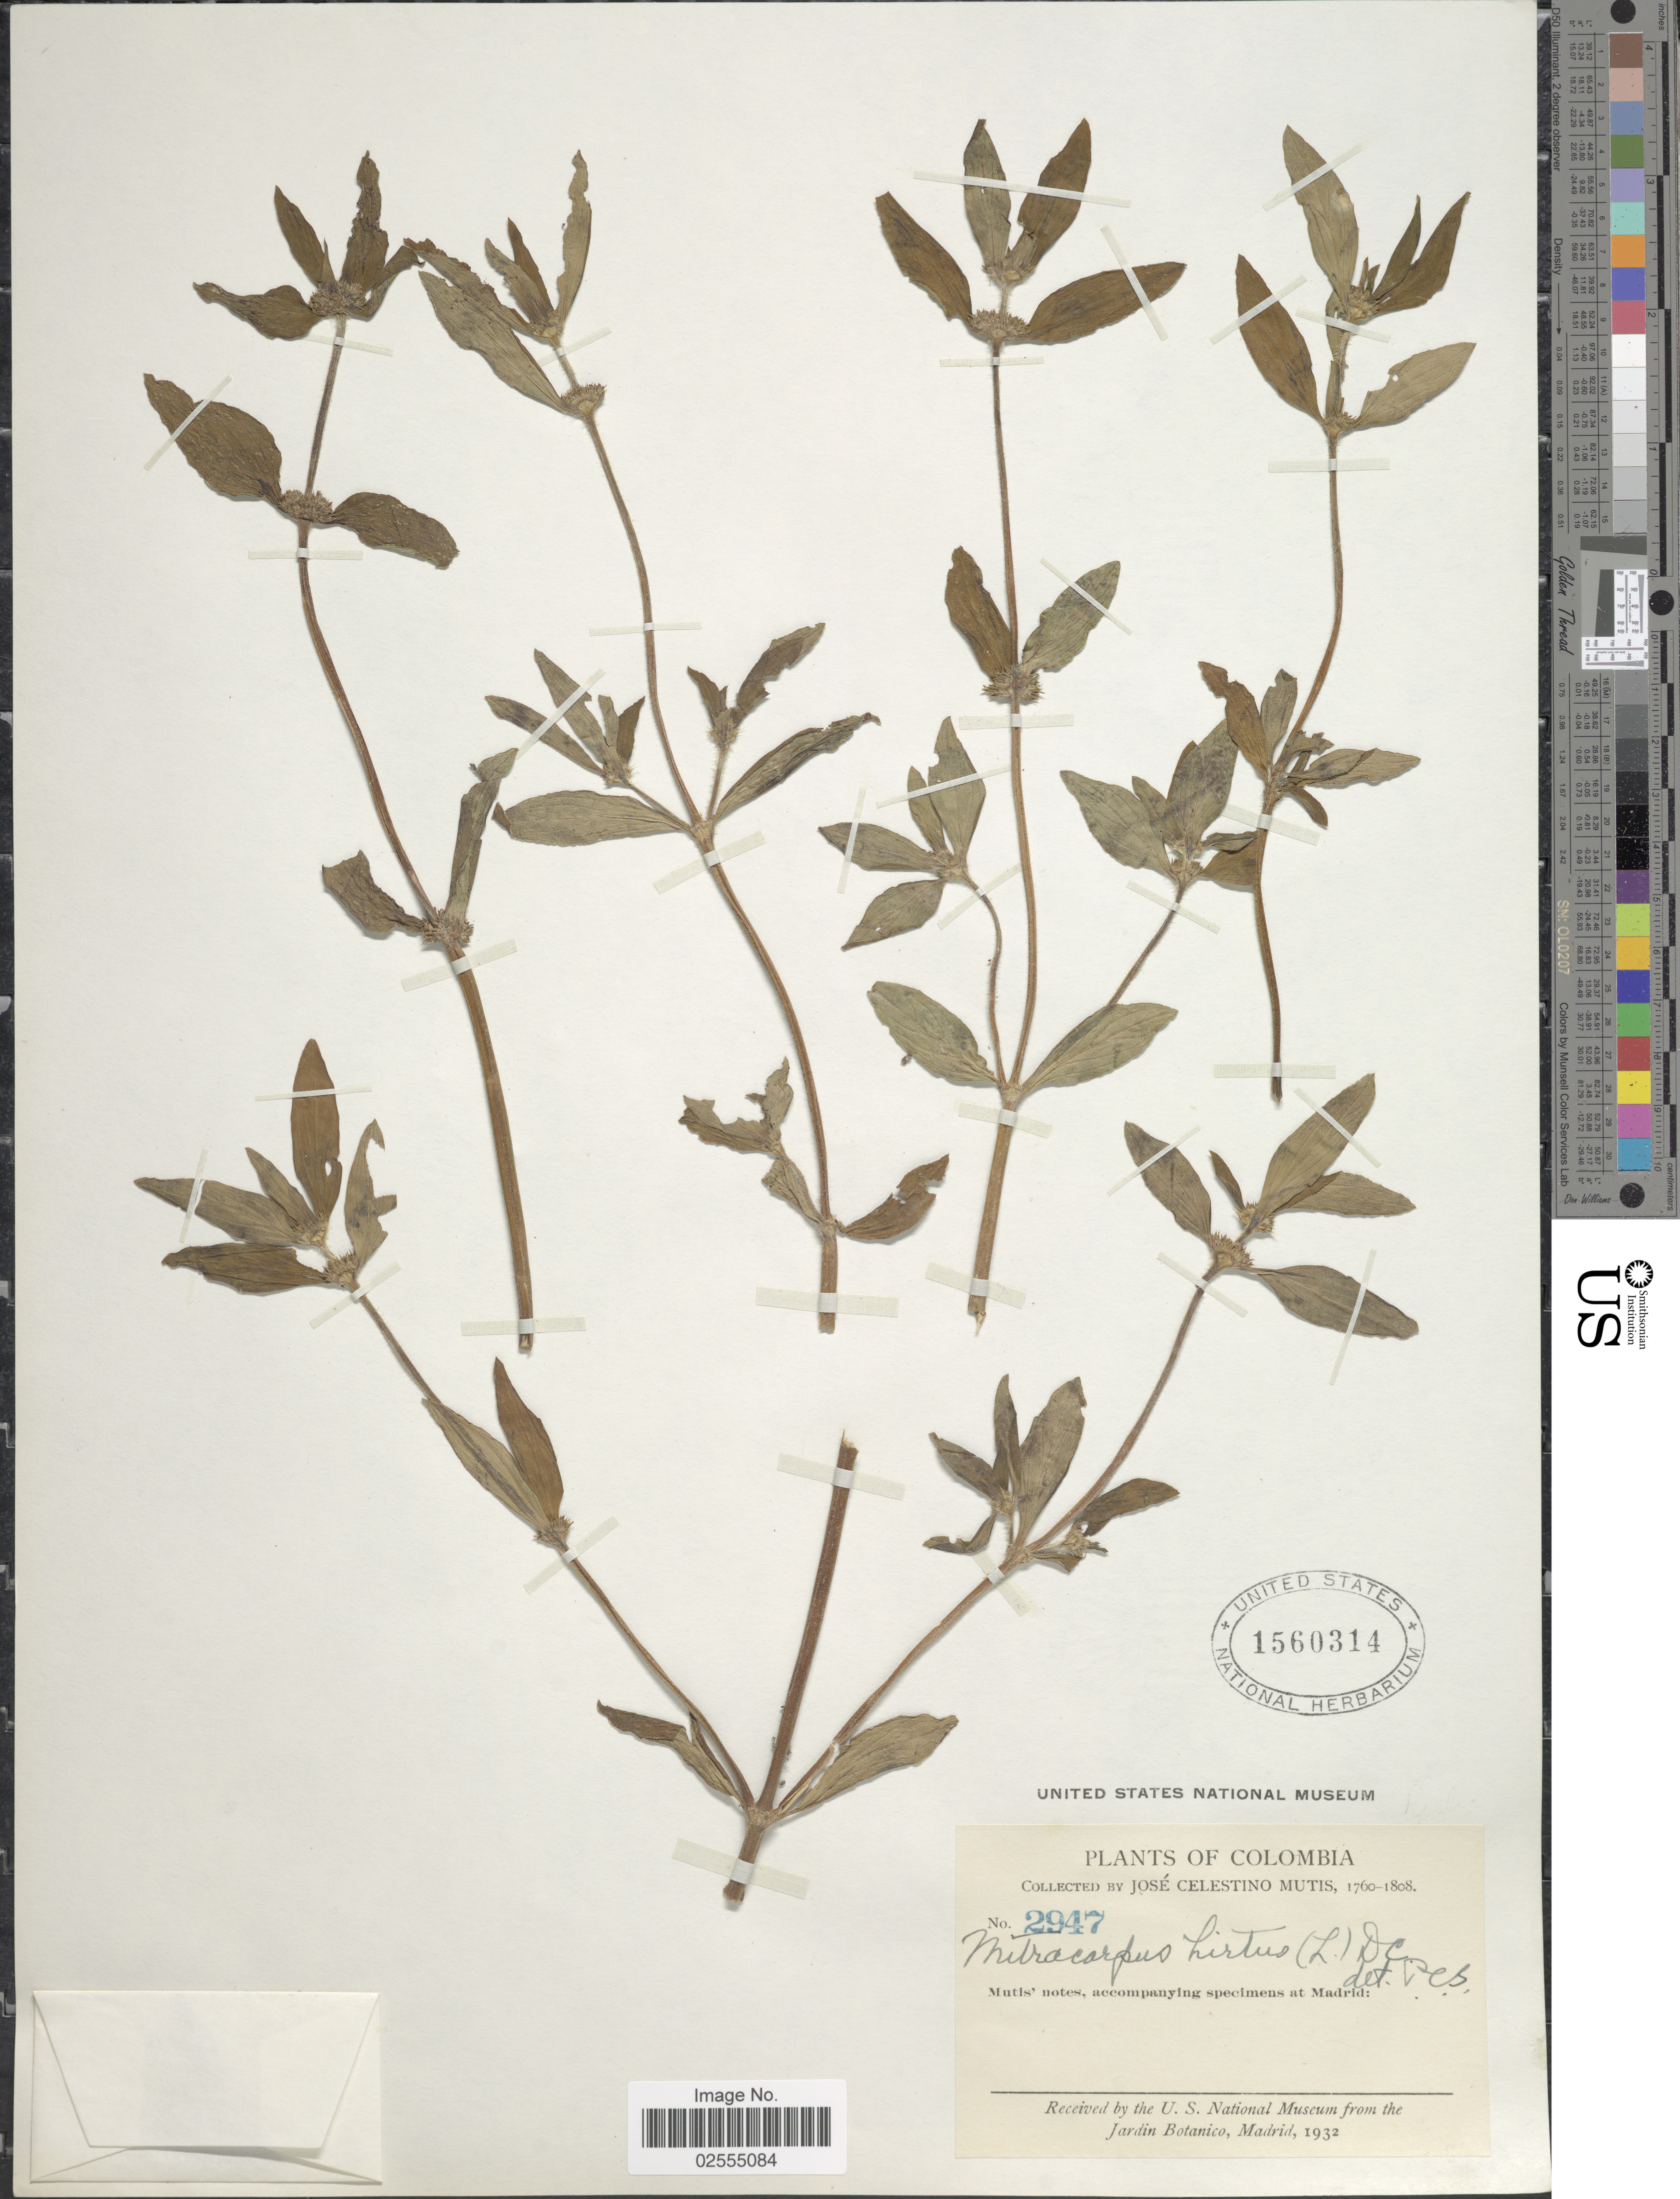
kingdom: Plantae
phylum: Tracheophyta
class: Magnoliopsida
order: Gentianales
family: Rubiaceae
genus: Mitracarpus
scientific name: Mitracarpus hirtus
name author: (L.) DC.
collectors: J. C. B. Mutis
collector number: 2947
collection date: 1760/1808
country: Colombia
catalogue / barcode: US 1560314